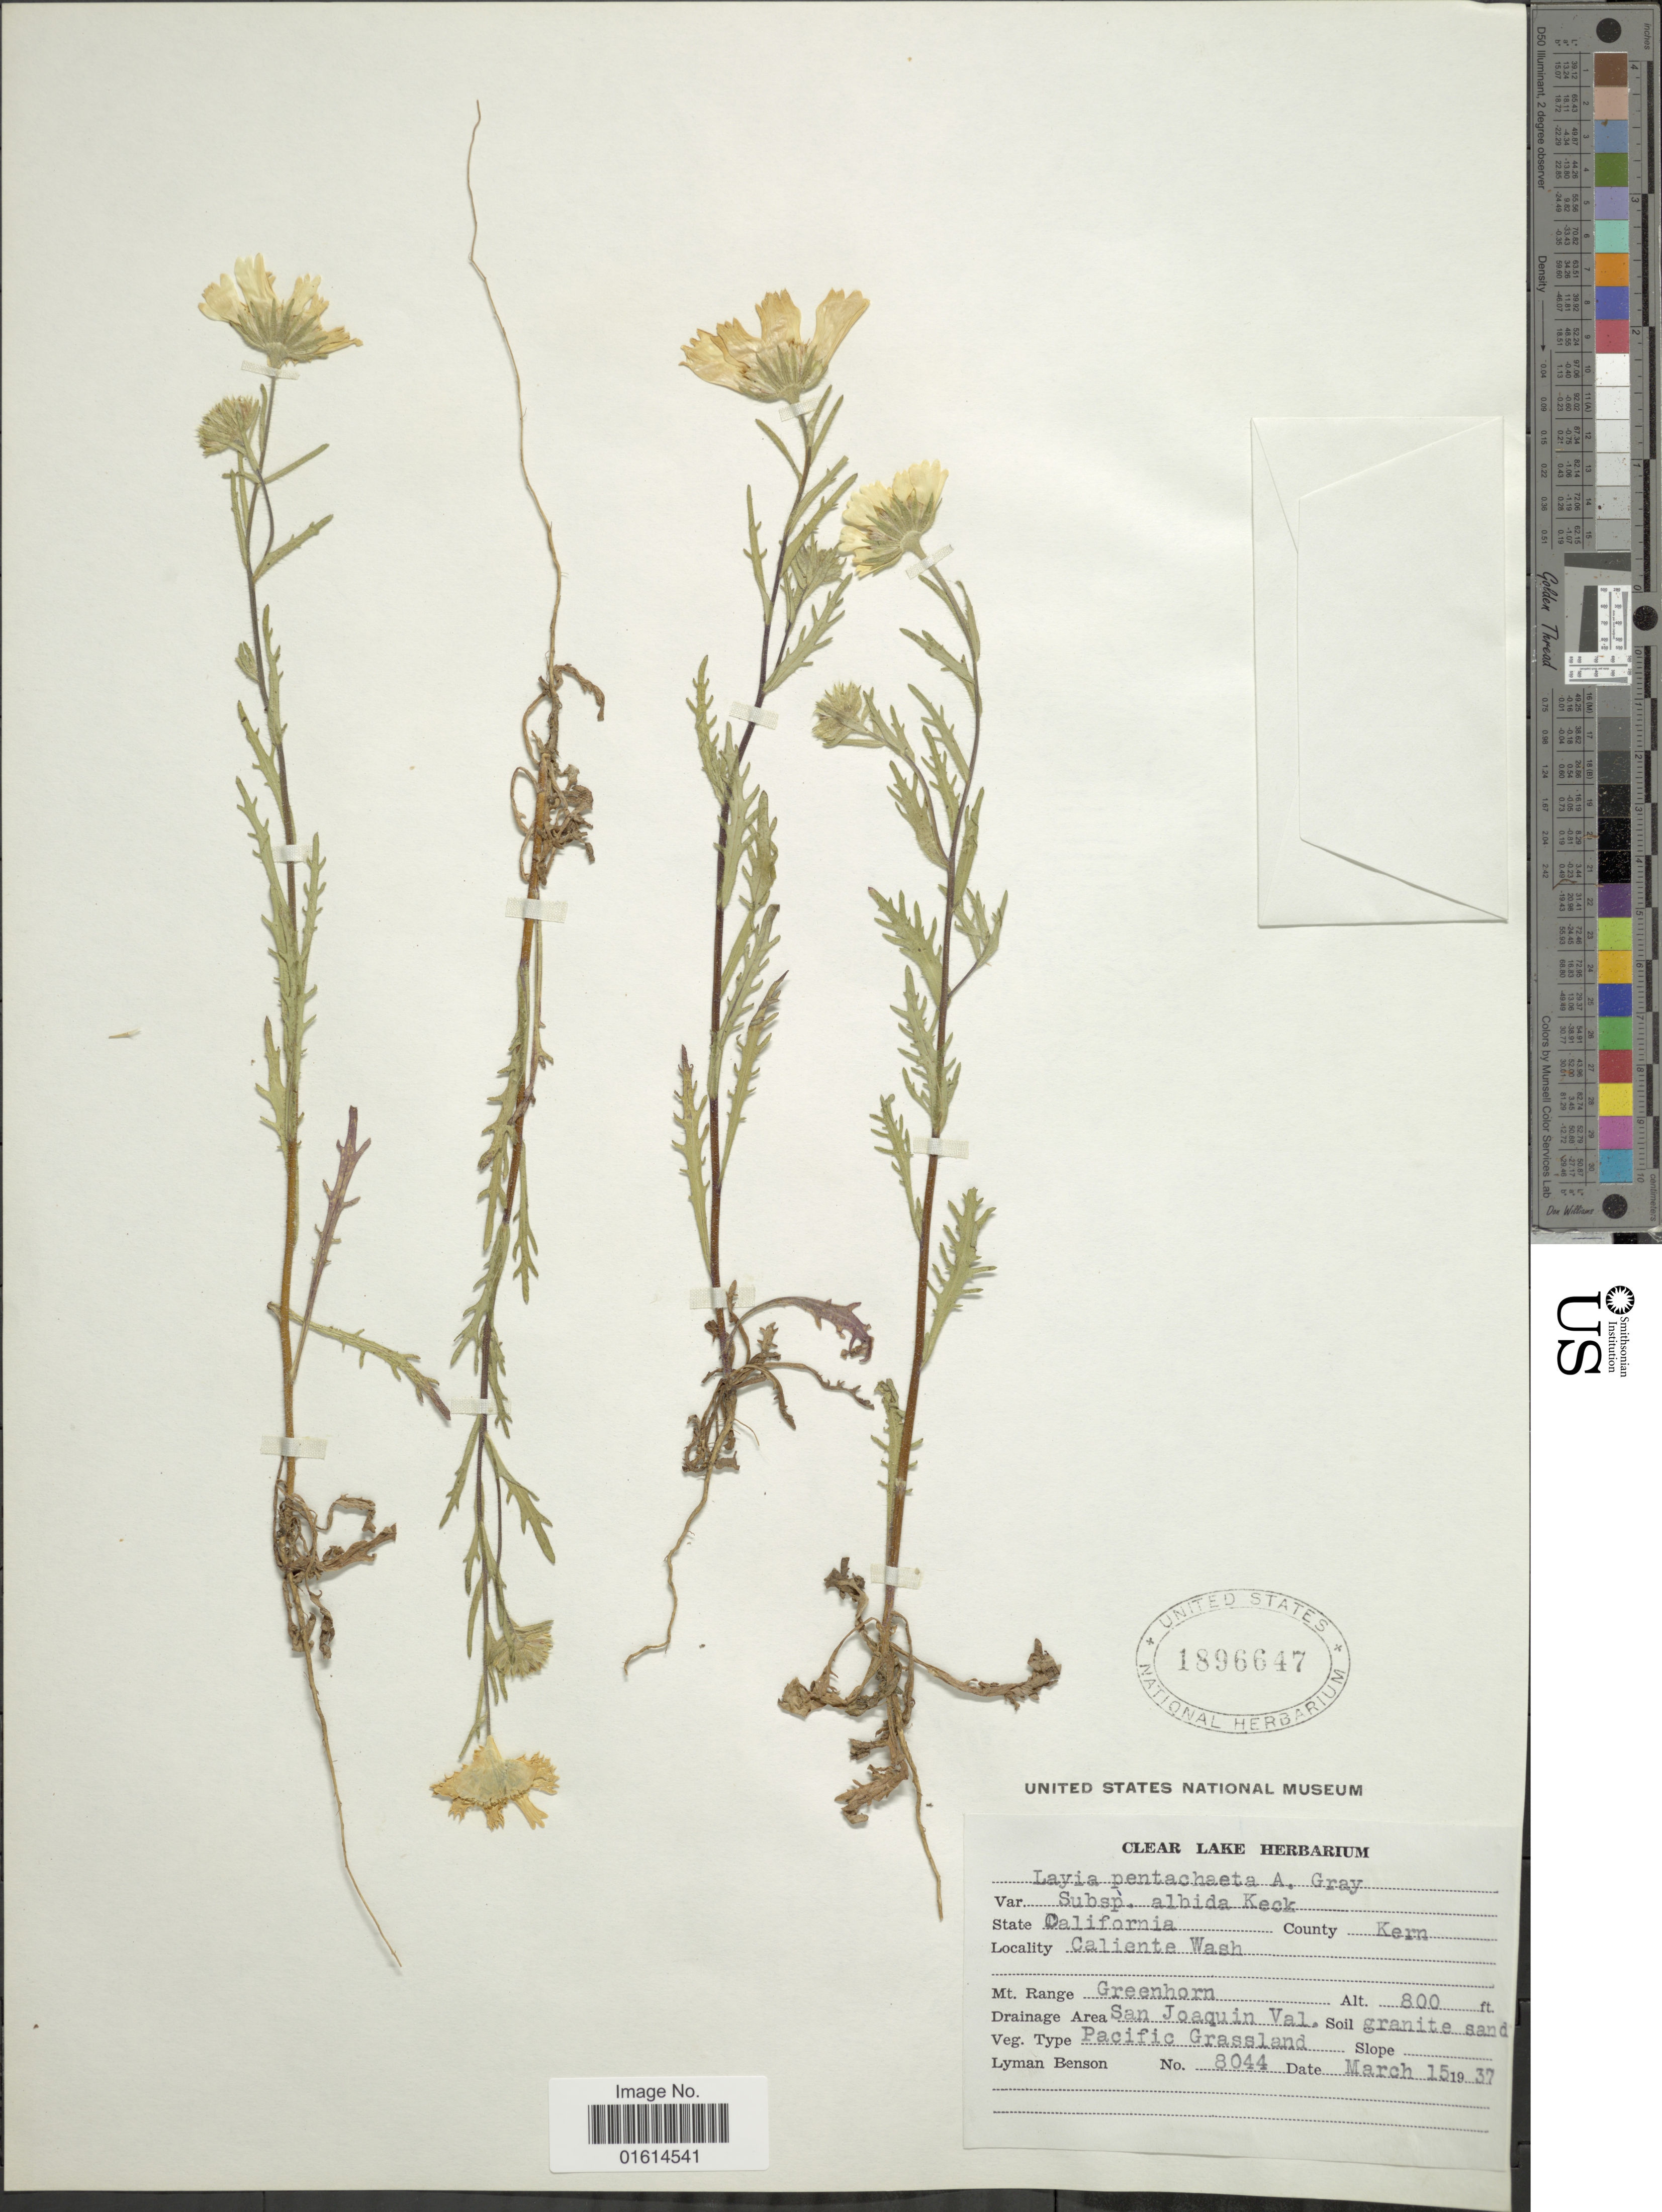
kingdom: Plantae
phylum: Tracheophyta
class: Magnoliopsida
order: Asterales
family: Asteraceae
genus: Layia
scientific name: Layia pentachaeta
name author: A. Gray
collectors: L. D. Benson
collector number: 8044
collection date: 1937-03-15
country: United States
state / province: California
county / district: Kern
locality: State California, County Kern, Caliente Wash, Greenhorn, San Joaquin Val., Pacific Grassland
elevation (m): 244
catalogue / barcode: US 1896647